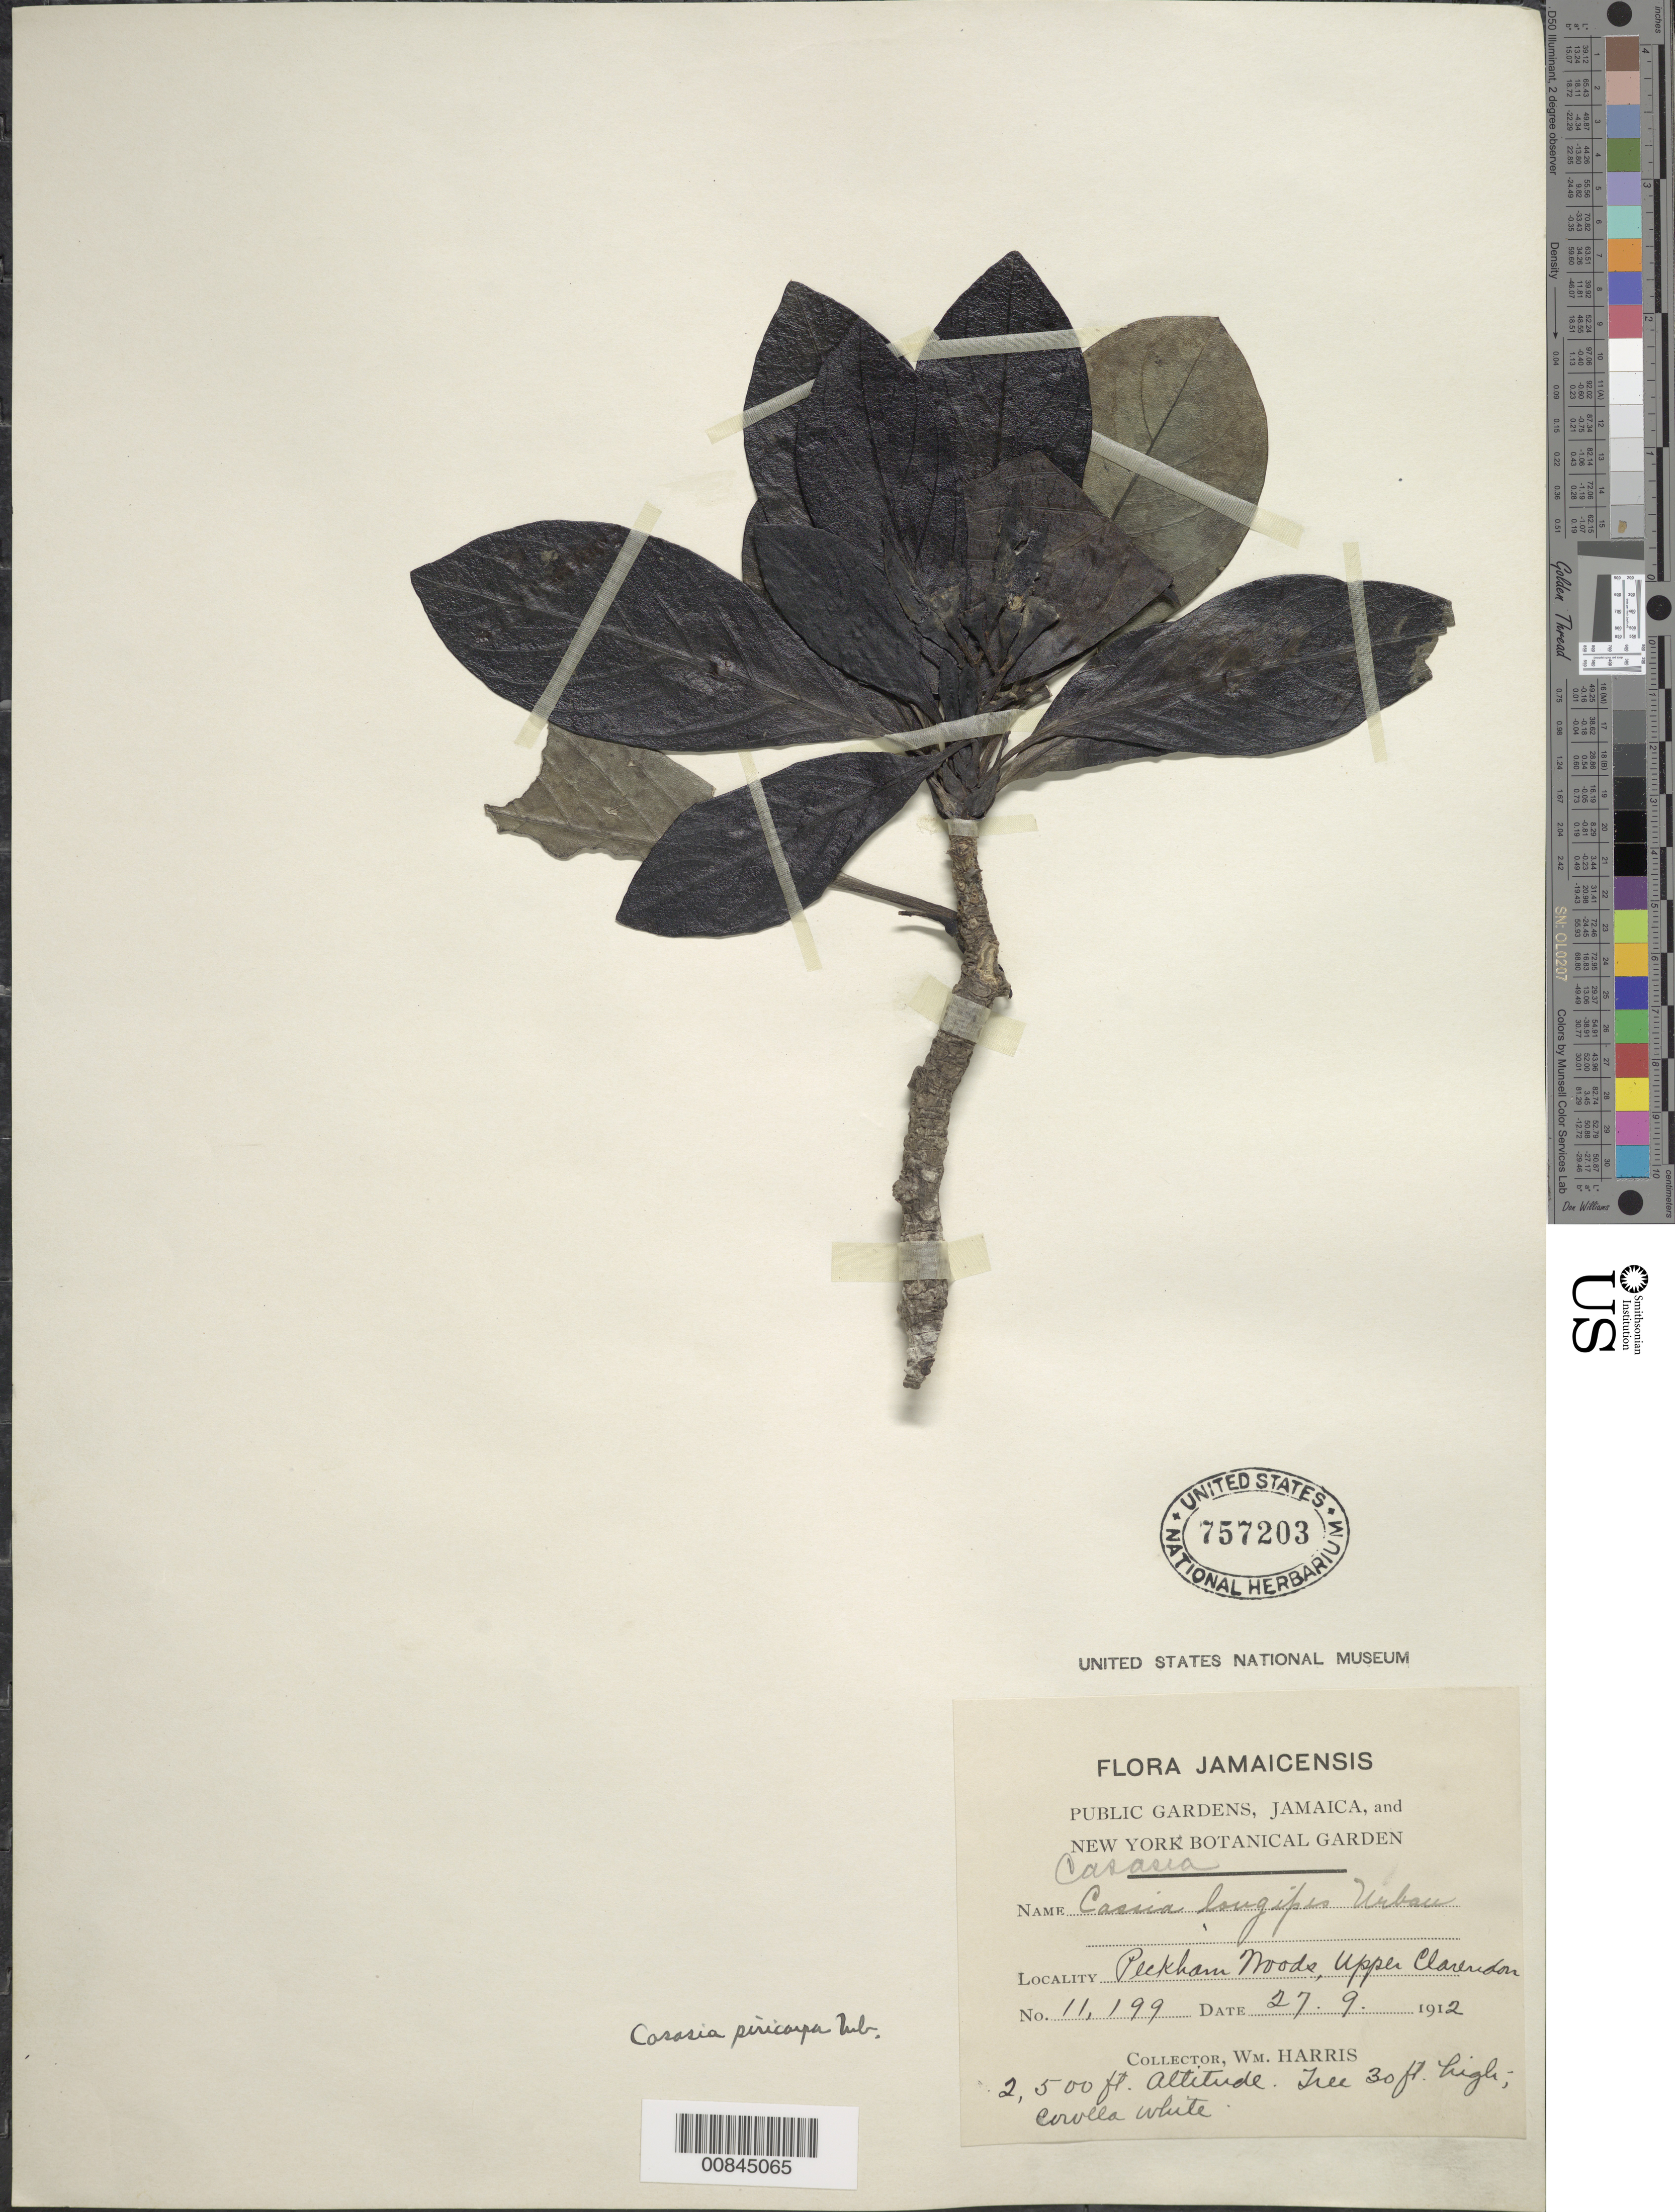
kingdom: Plantae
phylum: Tracheophyta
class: Magnoliopsida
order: Gentianales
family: Rubiaceae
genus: Casasia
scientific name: Casasia longipes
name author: Urb.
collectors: W. H. Harris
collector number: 11199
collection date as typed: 27 Sep 1912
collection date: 1912-09-27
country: Jamaica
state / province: Clarendon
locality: Peckham Woods, Upper Clarendon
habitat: Woods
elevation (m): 762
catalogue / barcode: US 757203